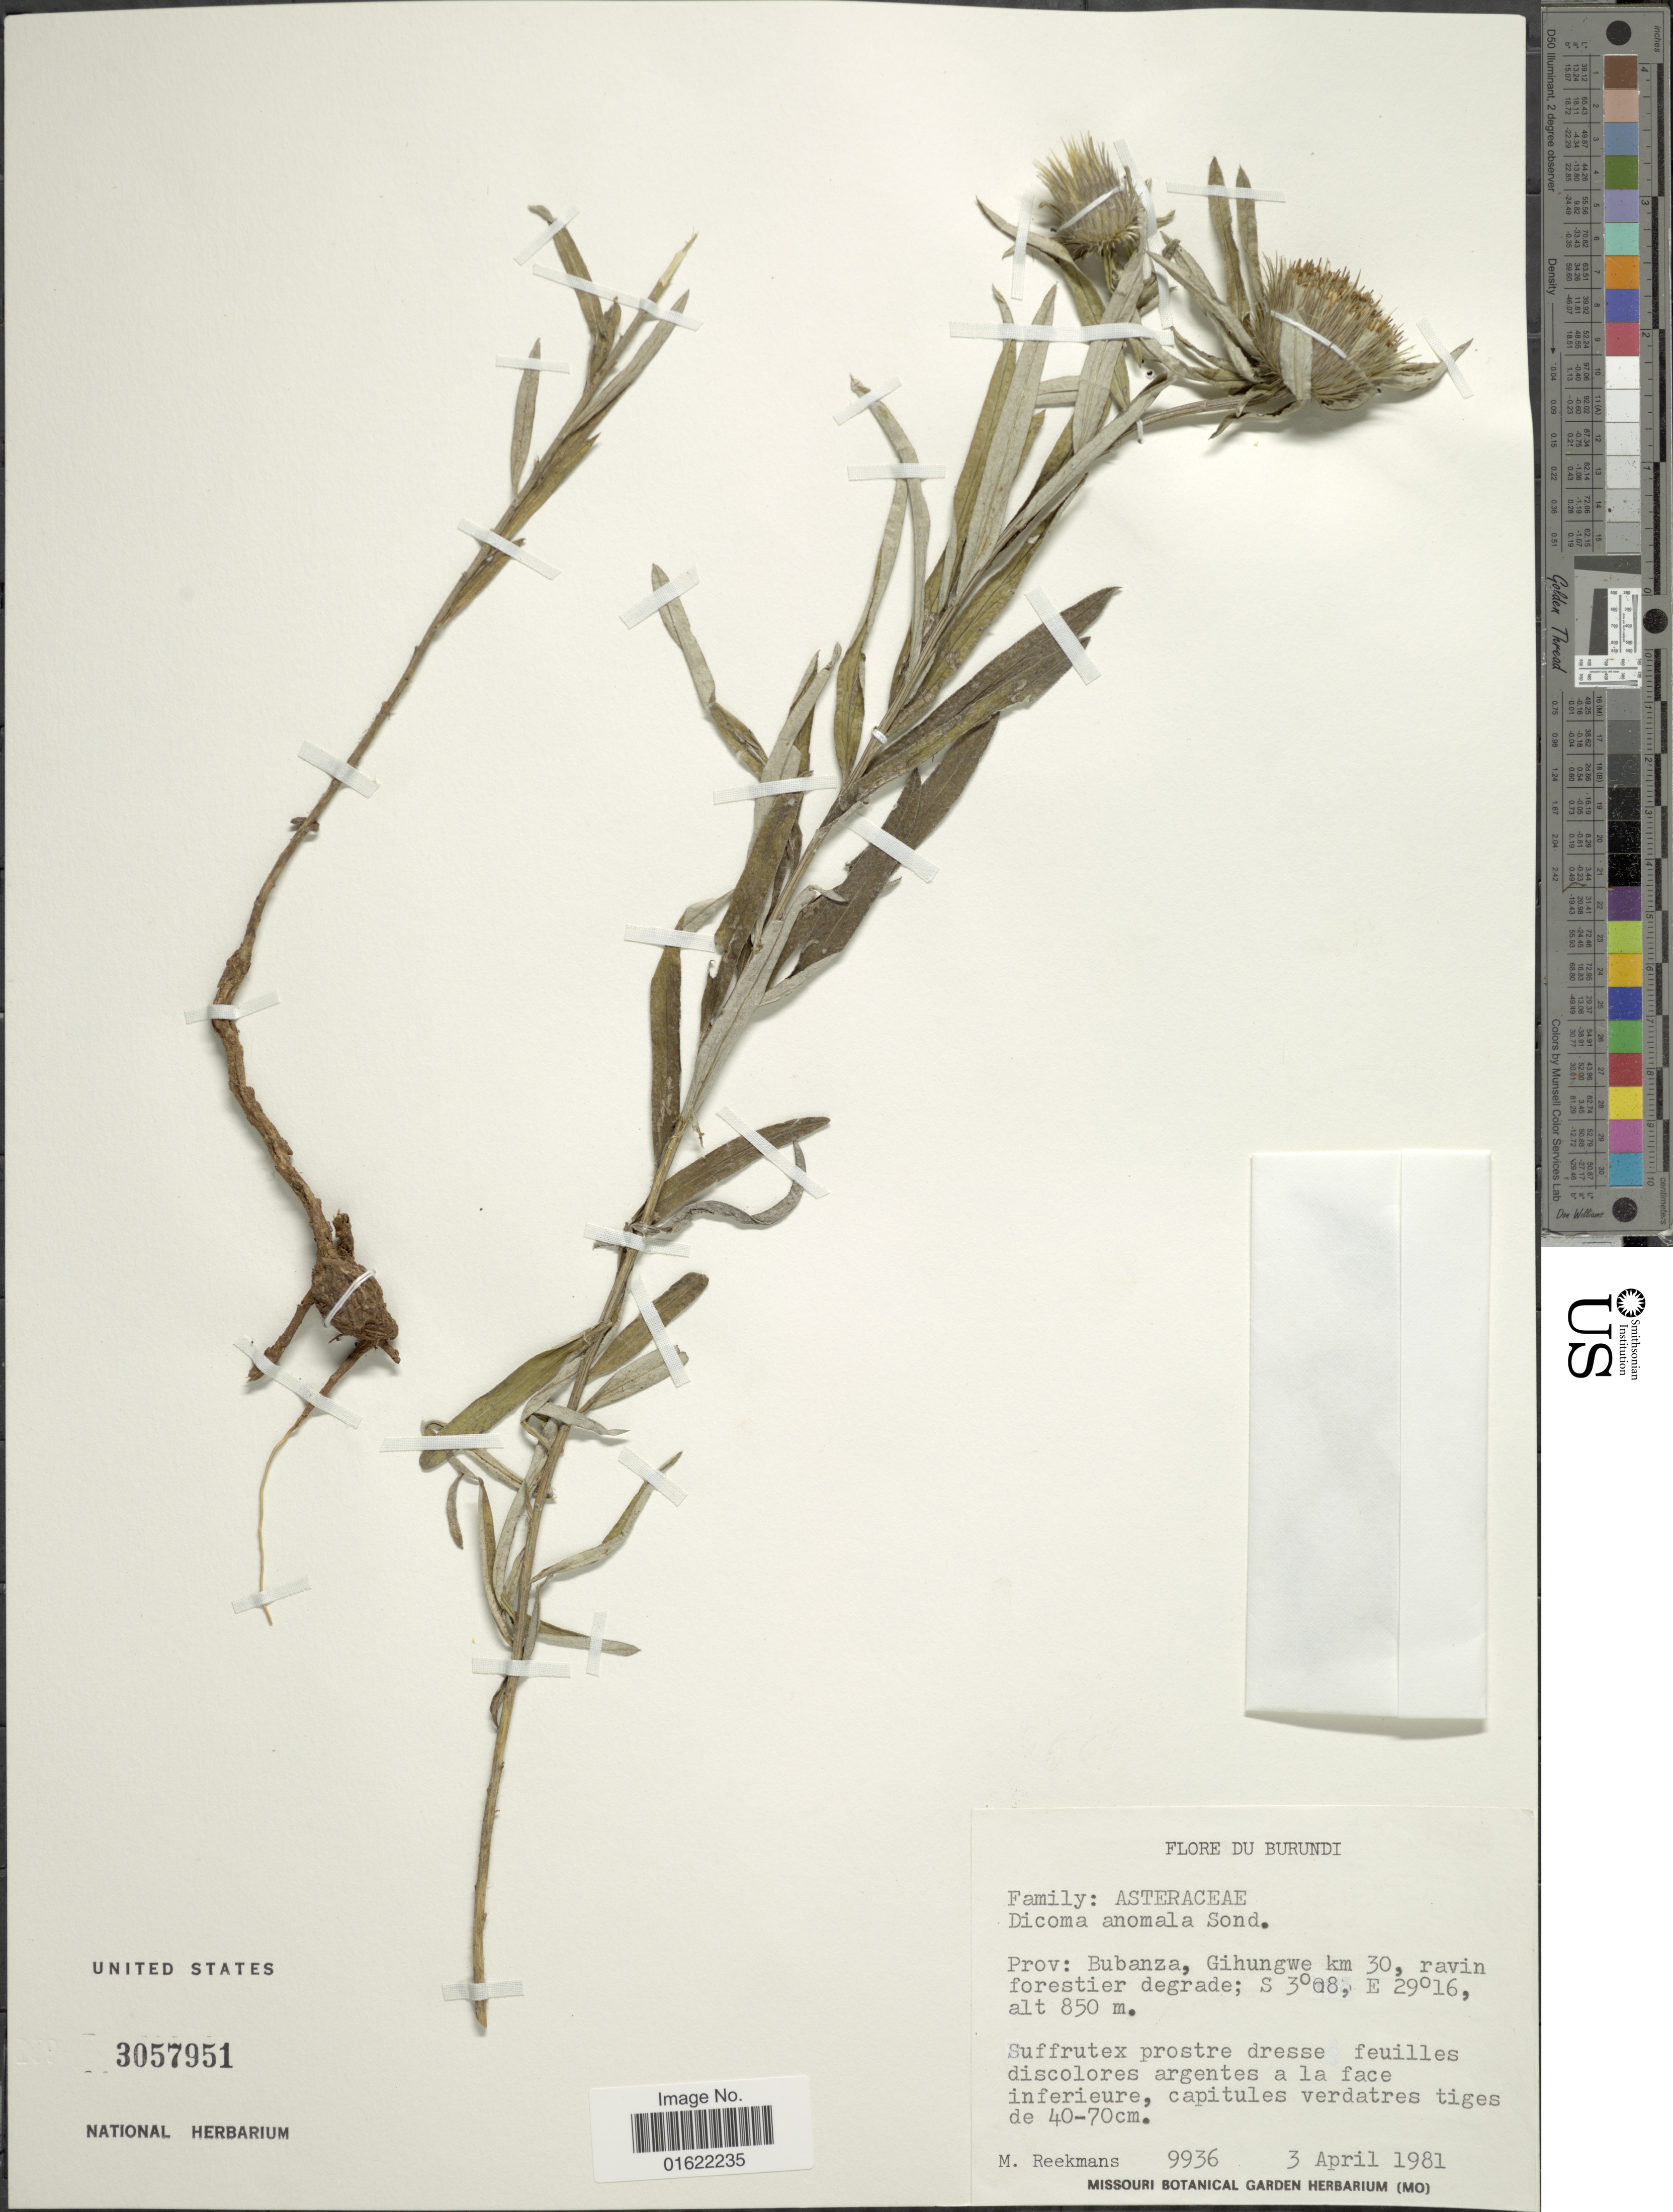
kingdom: Plantae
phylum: Tracheophyta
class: Magnoliopsida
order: Asterales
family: Asteraceae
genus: Dicoma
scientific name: Dicoma anomala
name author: Sond.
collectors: M. Reekmans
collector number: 9936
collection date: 1981-04-03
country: Burundi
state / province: Bubanza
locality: Prov.: Bubanza, Gihungwe km 30, ravin forestier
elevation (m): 850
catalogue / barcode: US 3057951